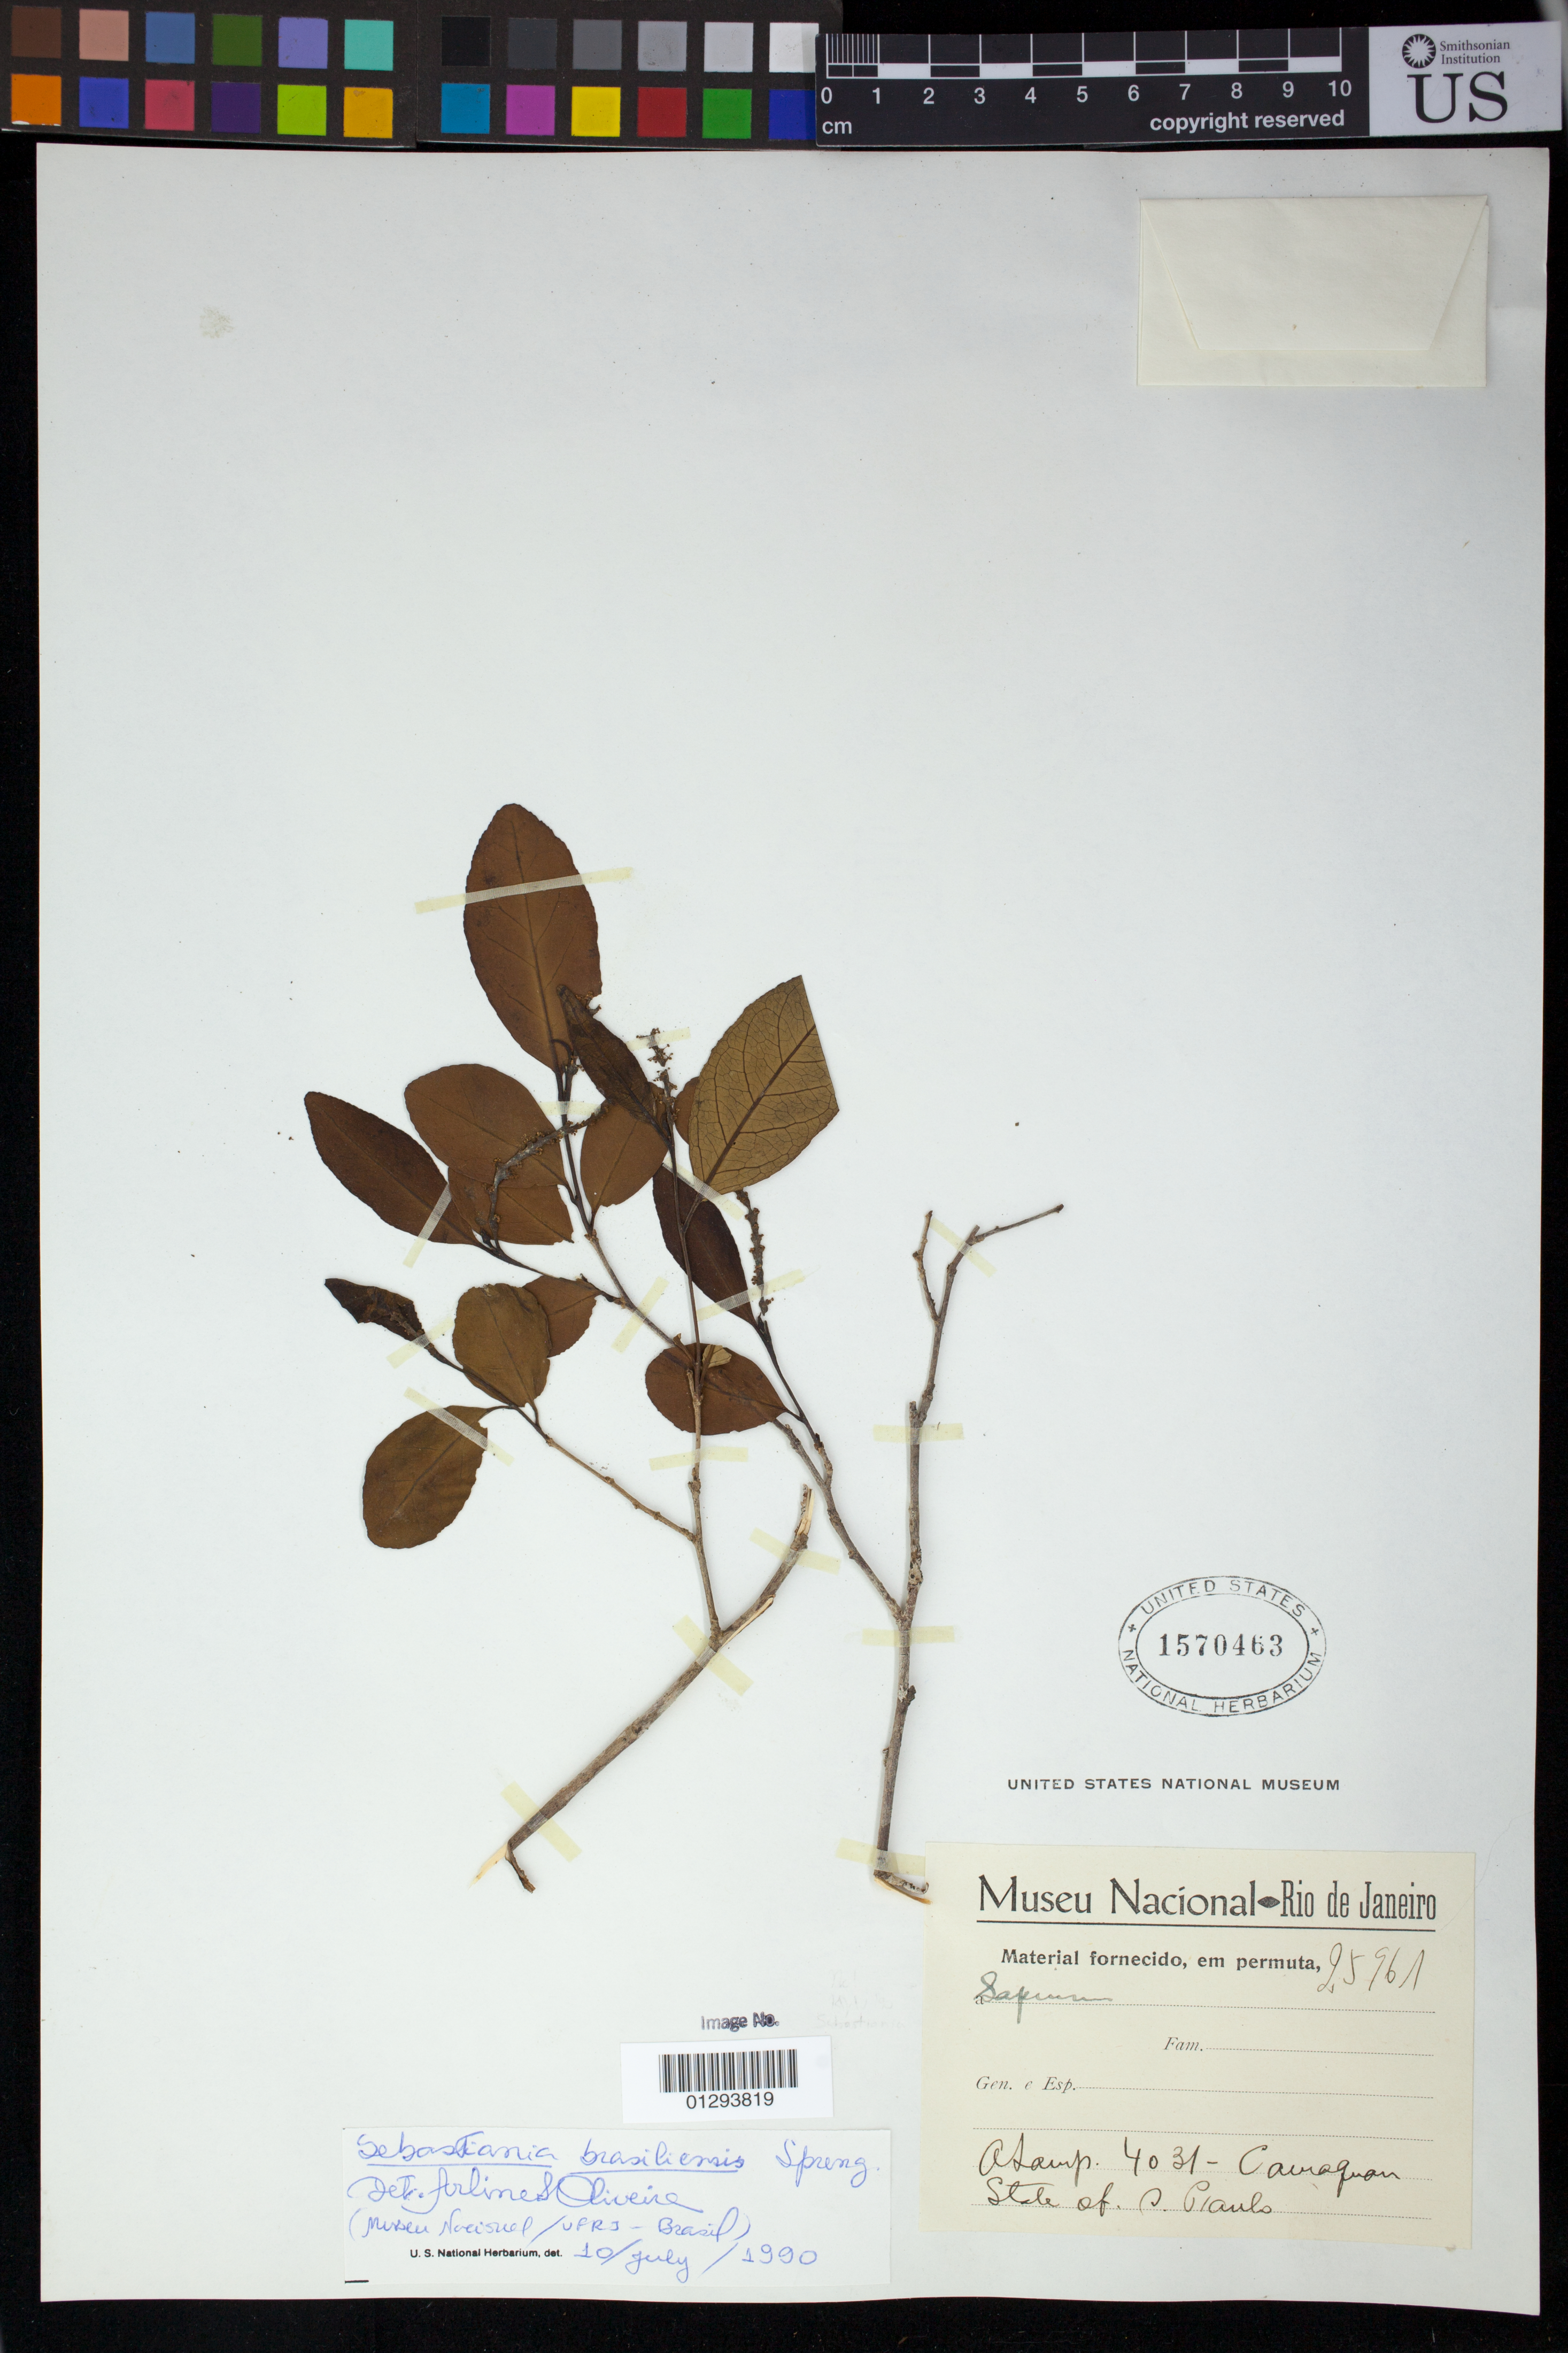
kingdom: Plantae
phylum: Tracheophyta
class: Magnoliopsida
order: Malpighiales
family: Euphorbiaceae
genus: Sebastiania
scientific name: Sebastiania brasiliensis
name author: Spreng.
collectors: A. J. Sampaio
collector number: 25961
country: Brazil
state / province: Sao Paulo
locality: Camaquan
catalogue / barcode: US 1570463